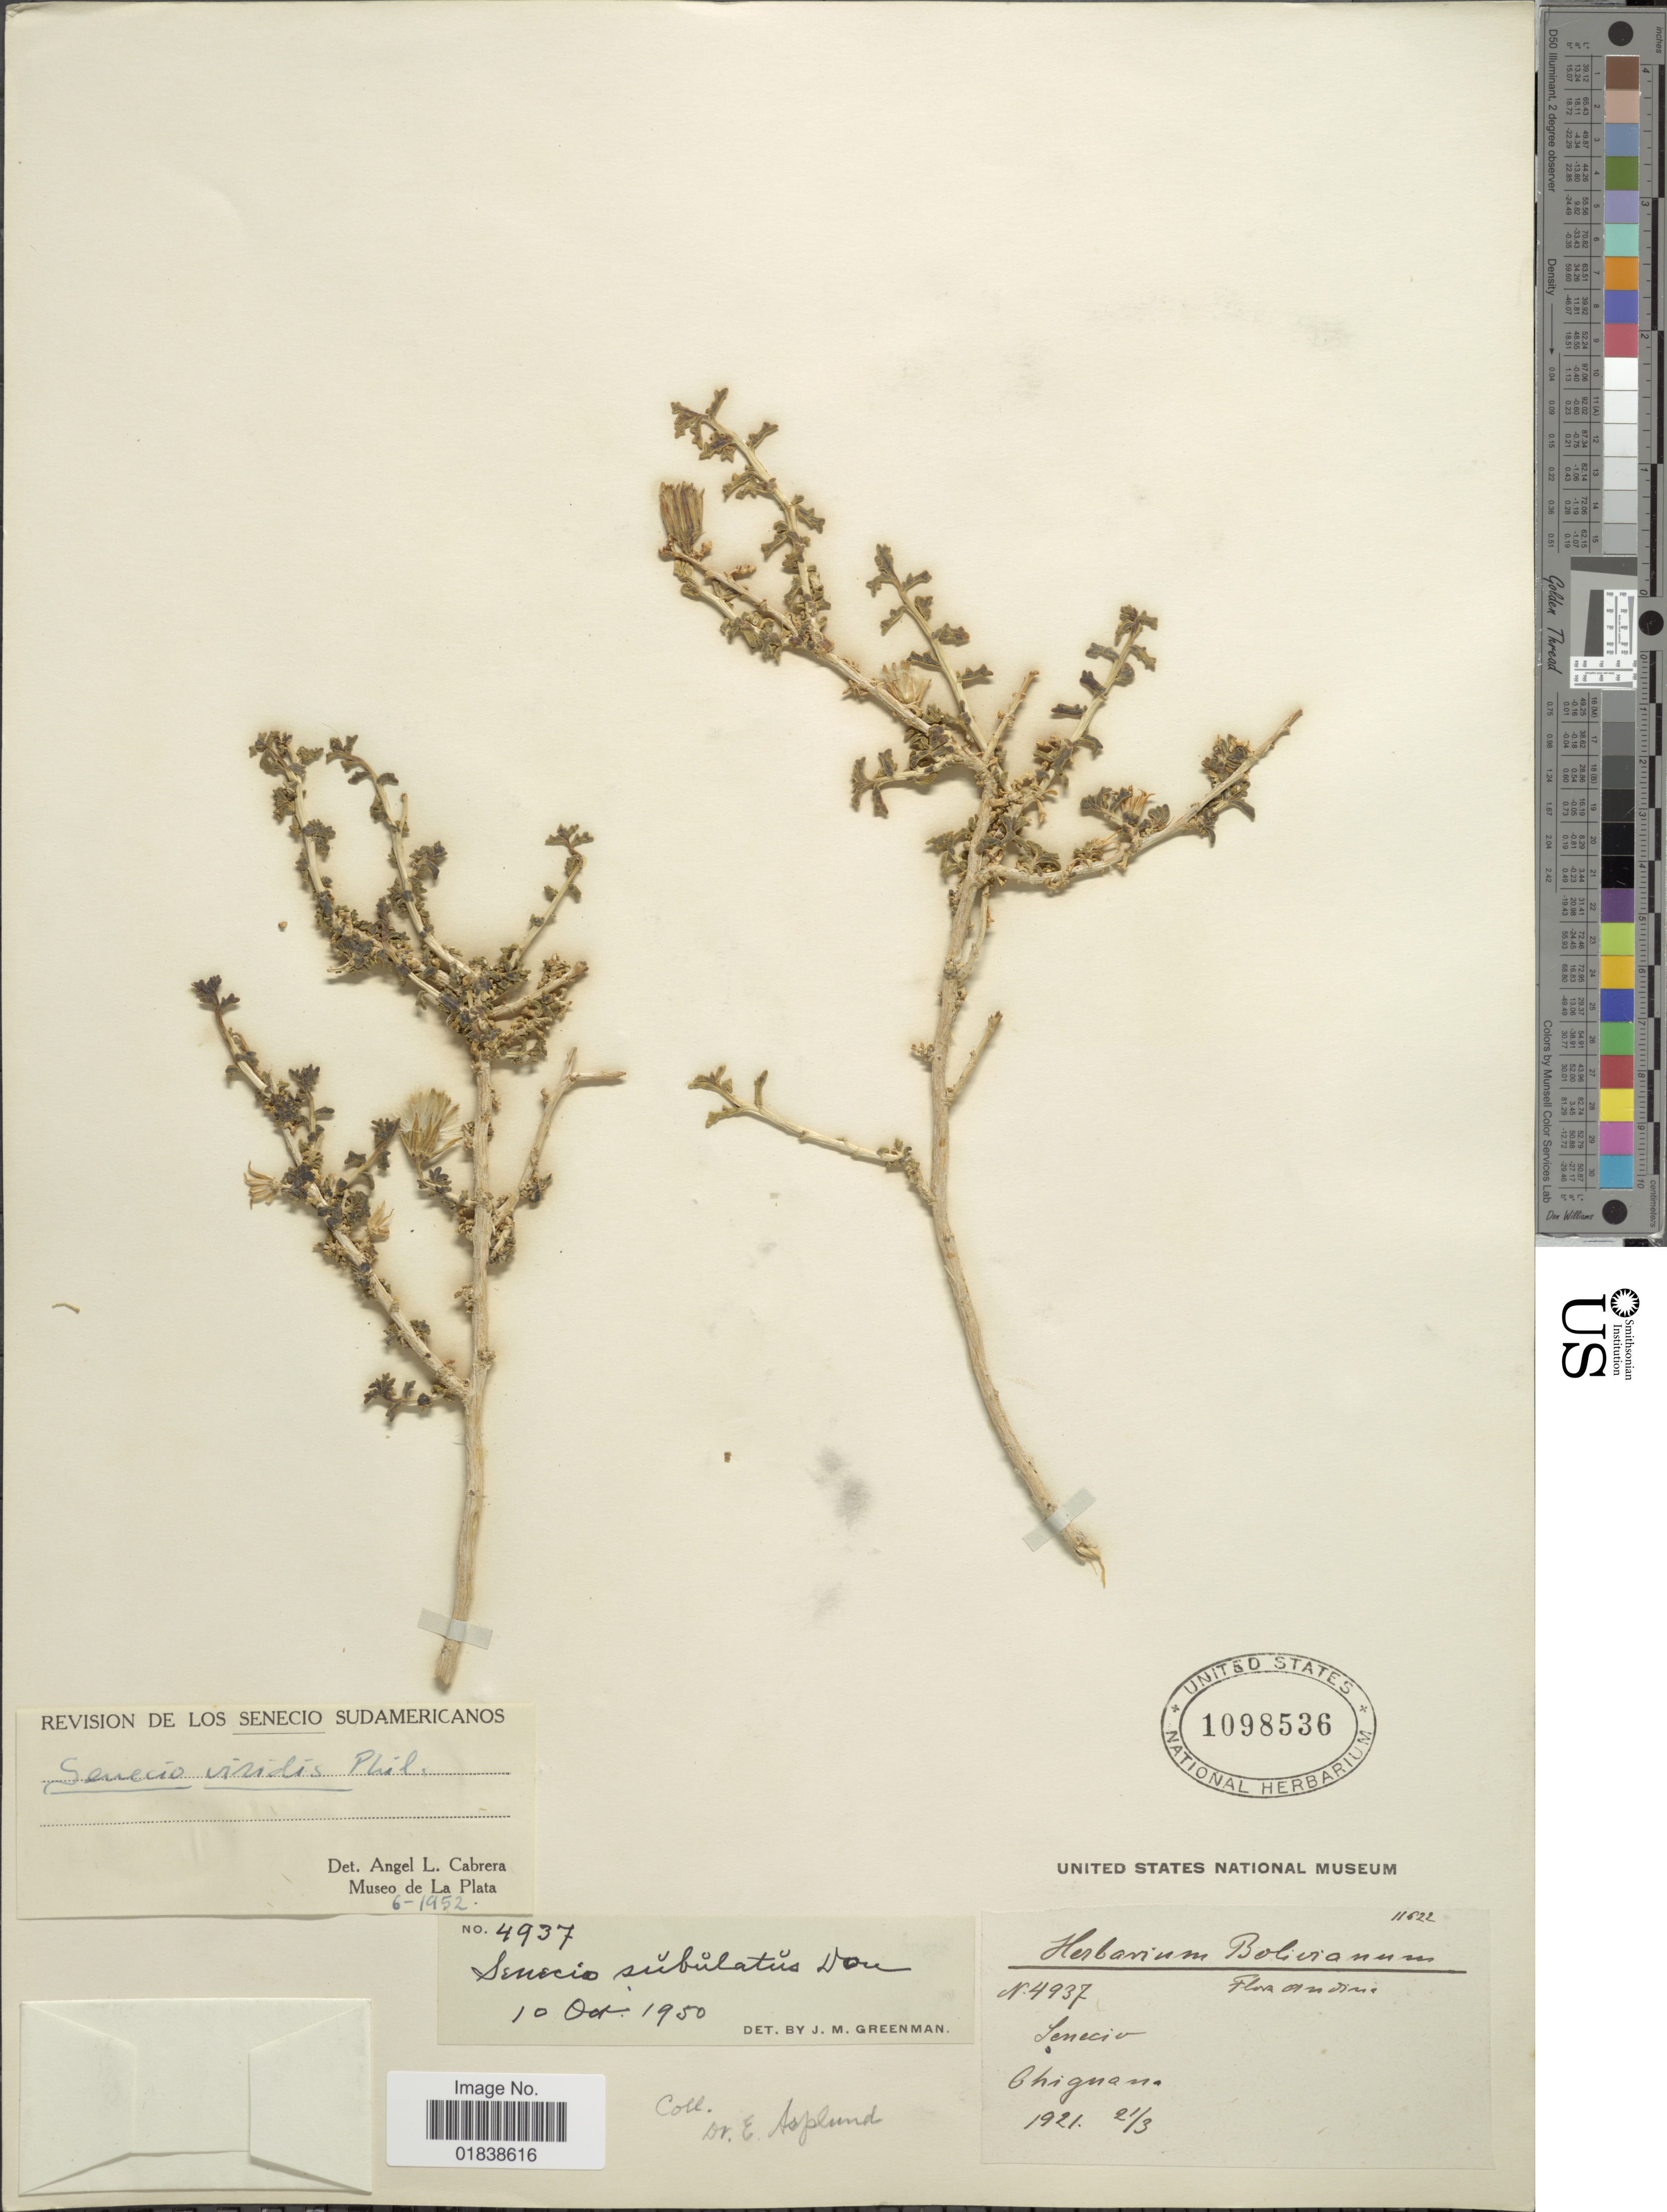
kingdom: Plantae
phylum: Tracheophyta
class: Magnoliopsida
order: Asterales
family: Asteraceae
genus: Senecio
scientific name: Senecio viridis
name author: Phil.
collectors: E. Asplund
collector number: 4937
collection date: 1921-03-21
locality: Chiguana [interpreted]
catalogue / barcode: US 1098536